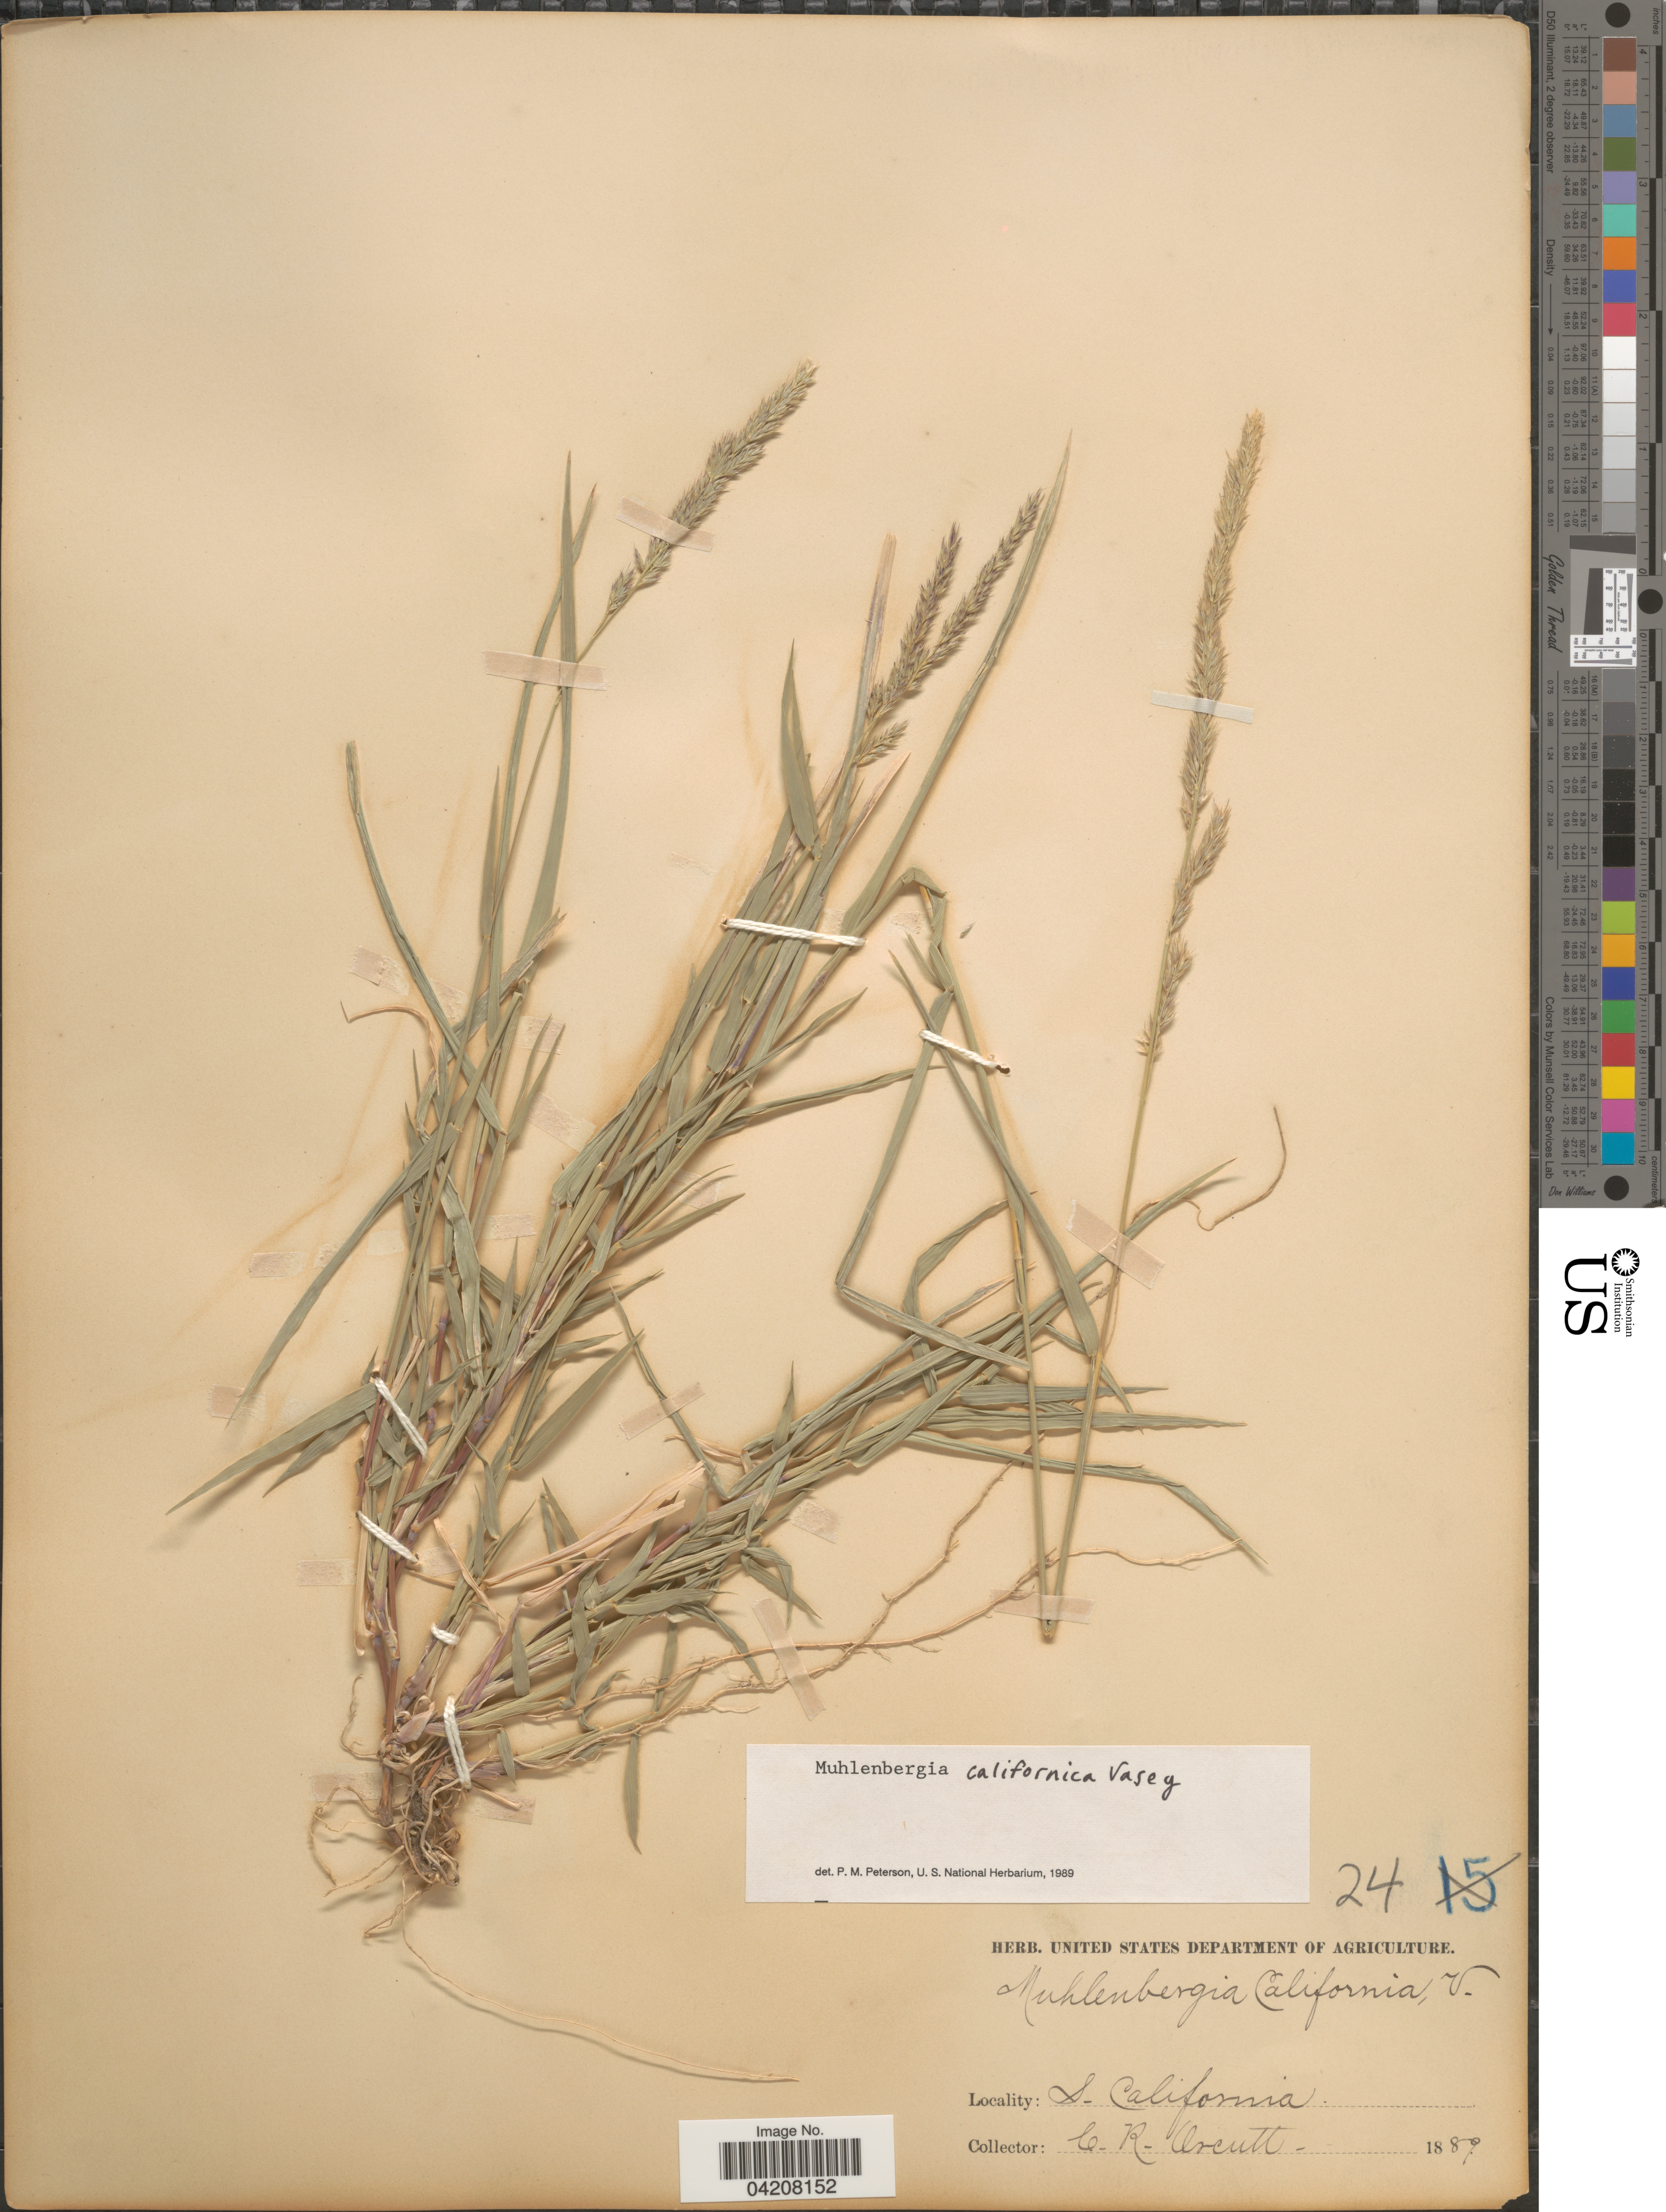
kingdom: Plantae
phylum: Tracheophyta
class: Liliopsida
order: Poales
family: Poaceae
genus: Muhlenbergia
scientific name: Muhlenbergia californica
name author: Vasey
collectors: C. R. Orcutt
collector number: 24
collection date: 1889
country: United States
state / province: California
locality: S. California.